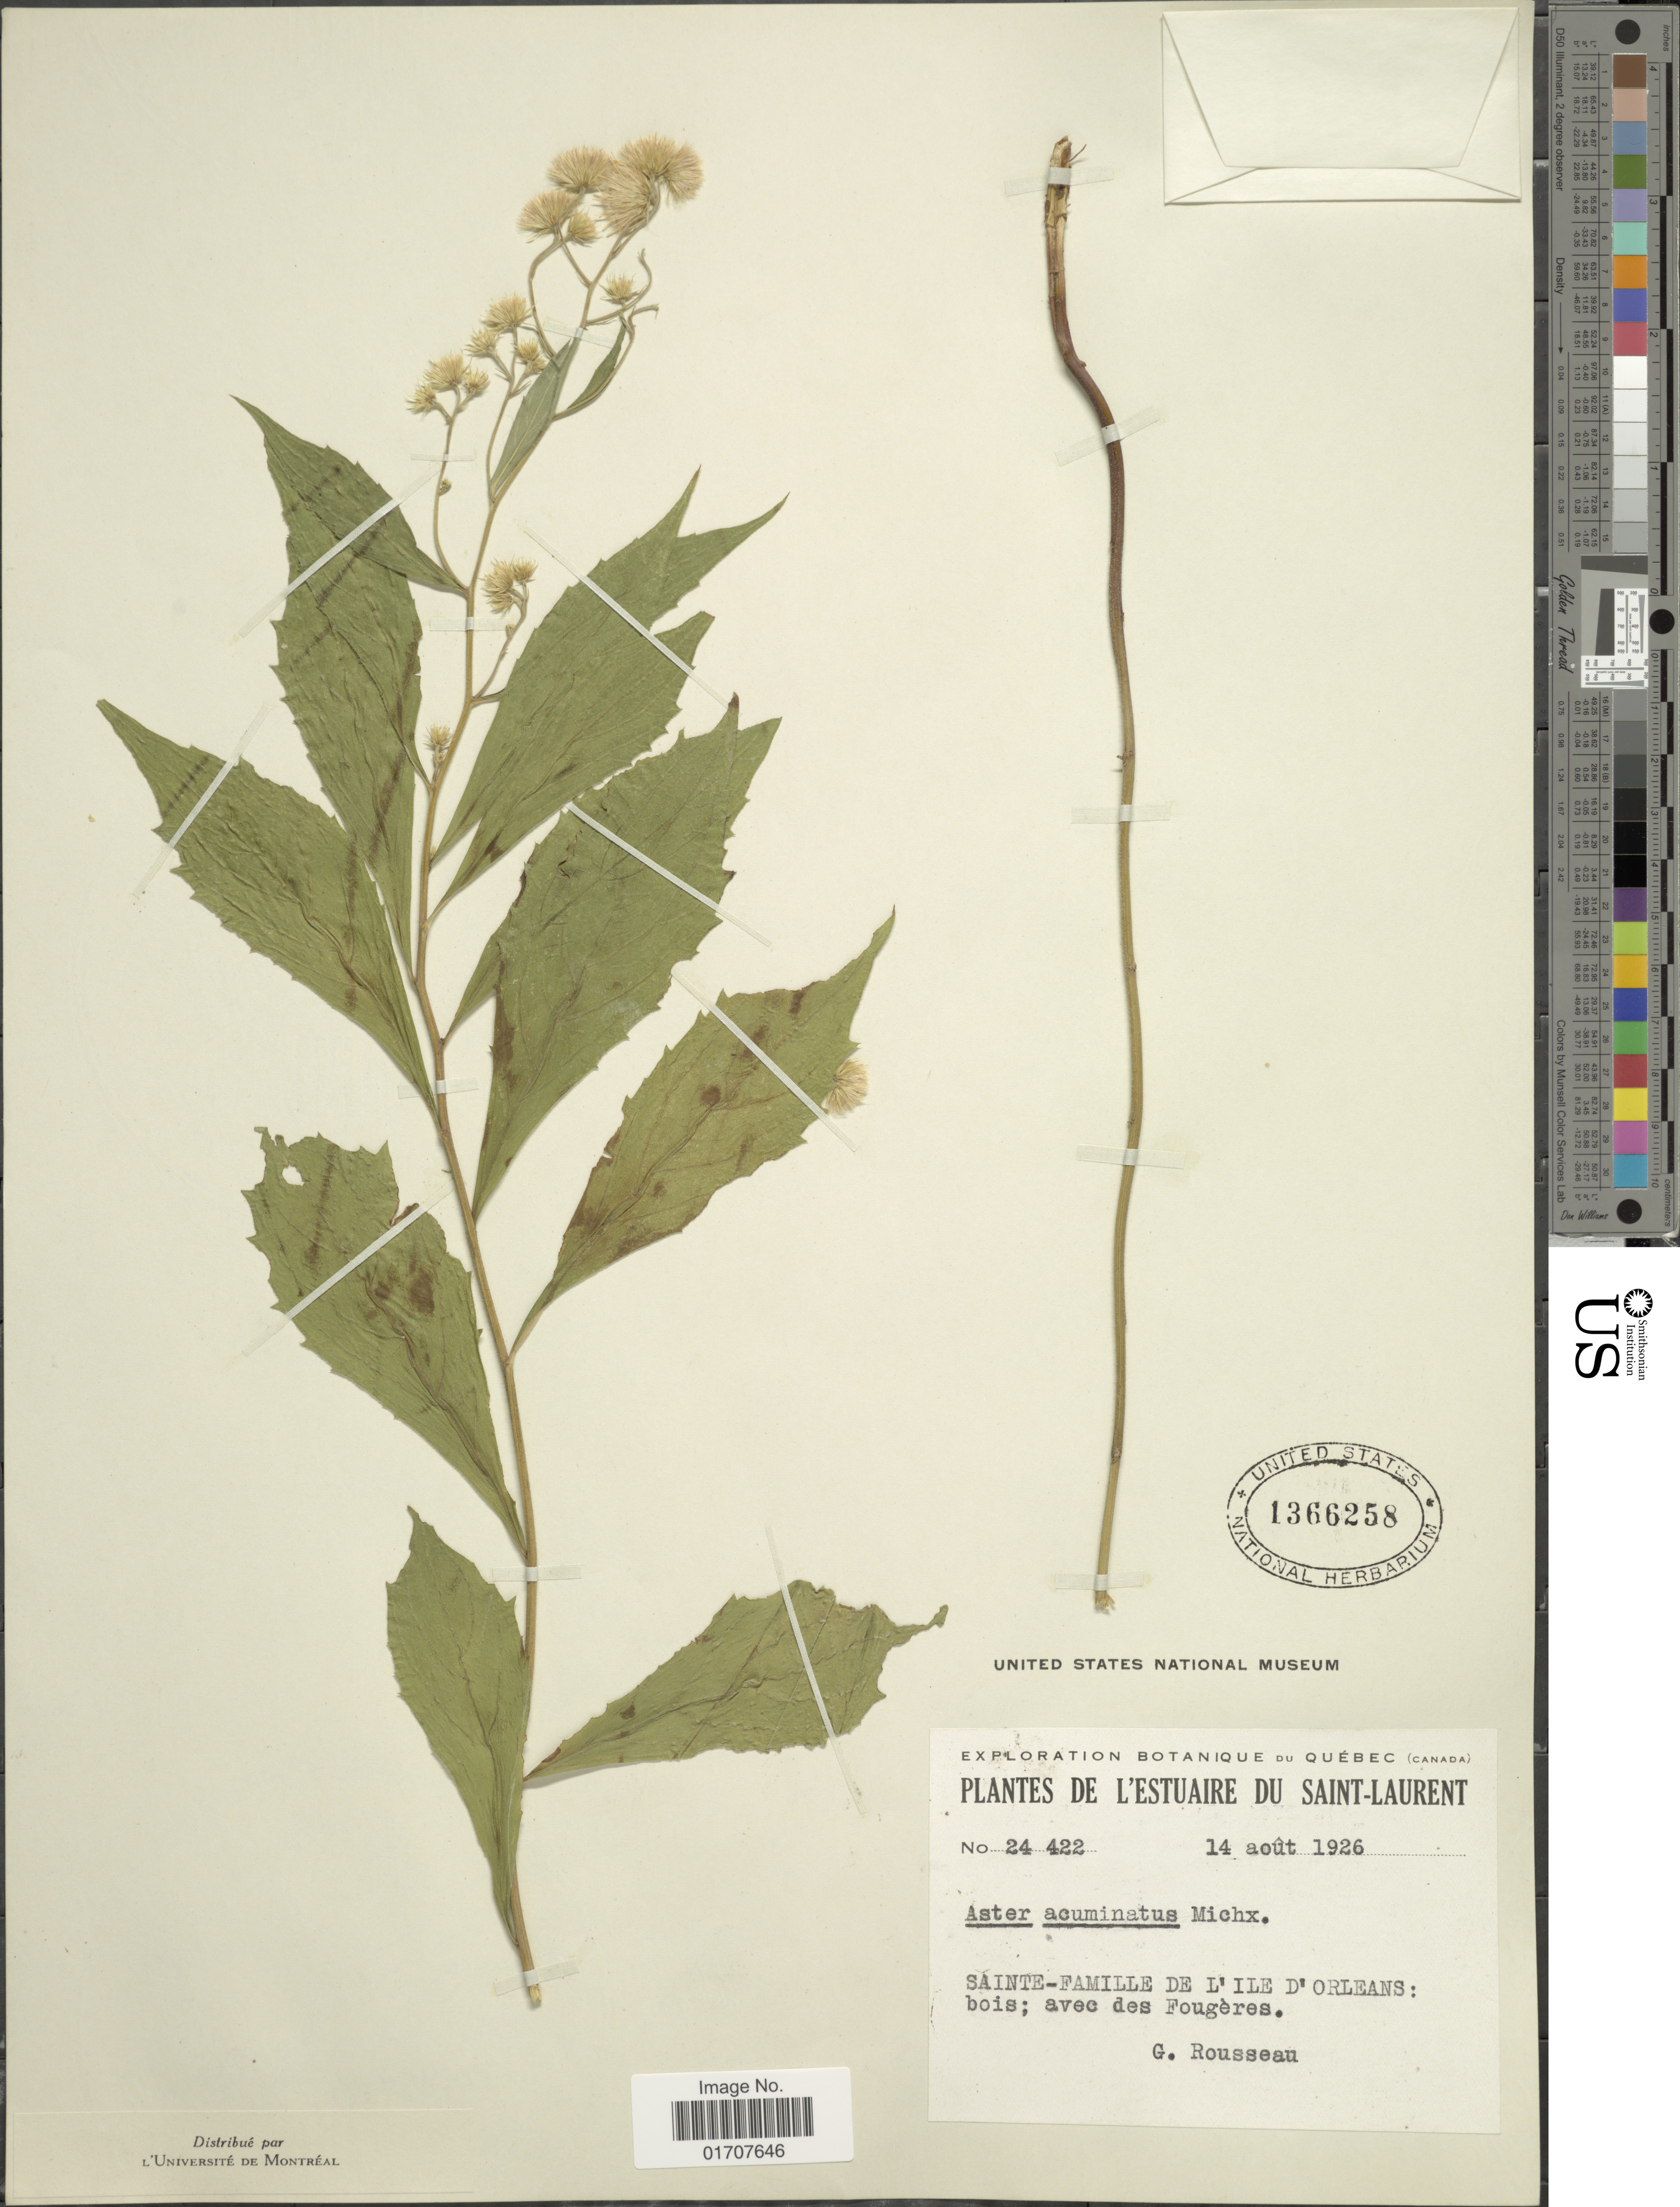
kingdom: Plantae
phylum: Tracheophyta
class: Magnoliopsida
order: Asterales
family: Asteraceae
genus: Oclemena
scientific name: Oclemena acuminata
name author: (Michx.) Greene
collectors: G. Rousseau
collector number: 24422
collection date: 1926-08-14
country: Canada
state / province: Quebec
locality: Saint-Famille de L'Ile D'Orleans bois, avec des Fougeres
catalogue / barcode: US 1366258